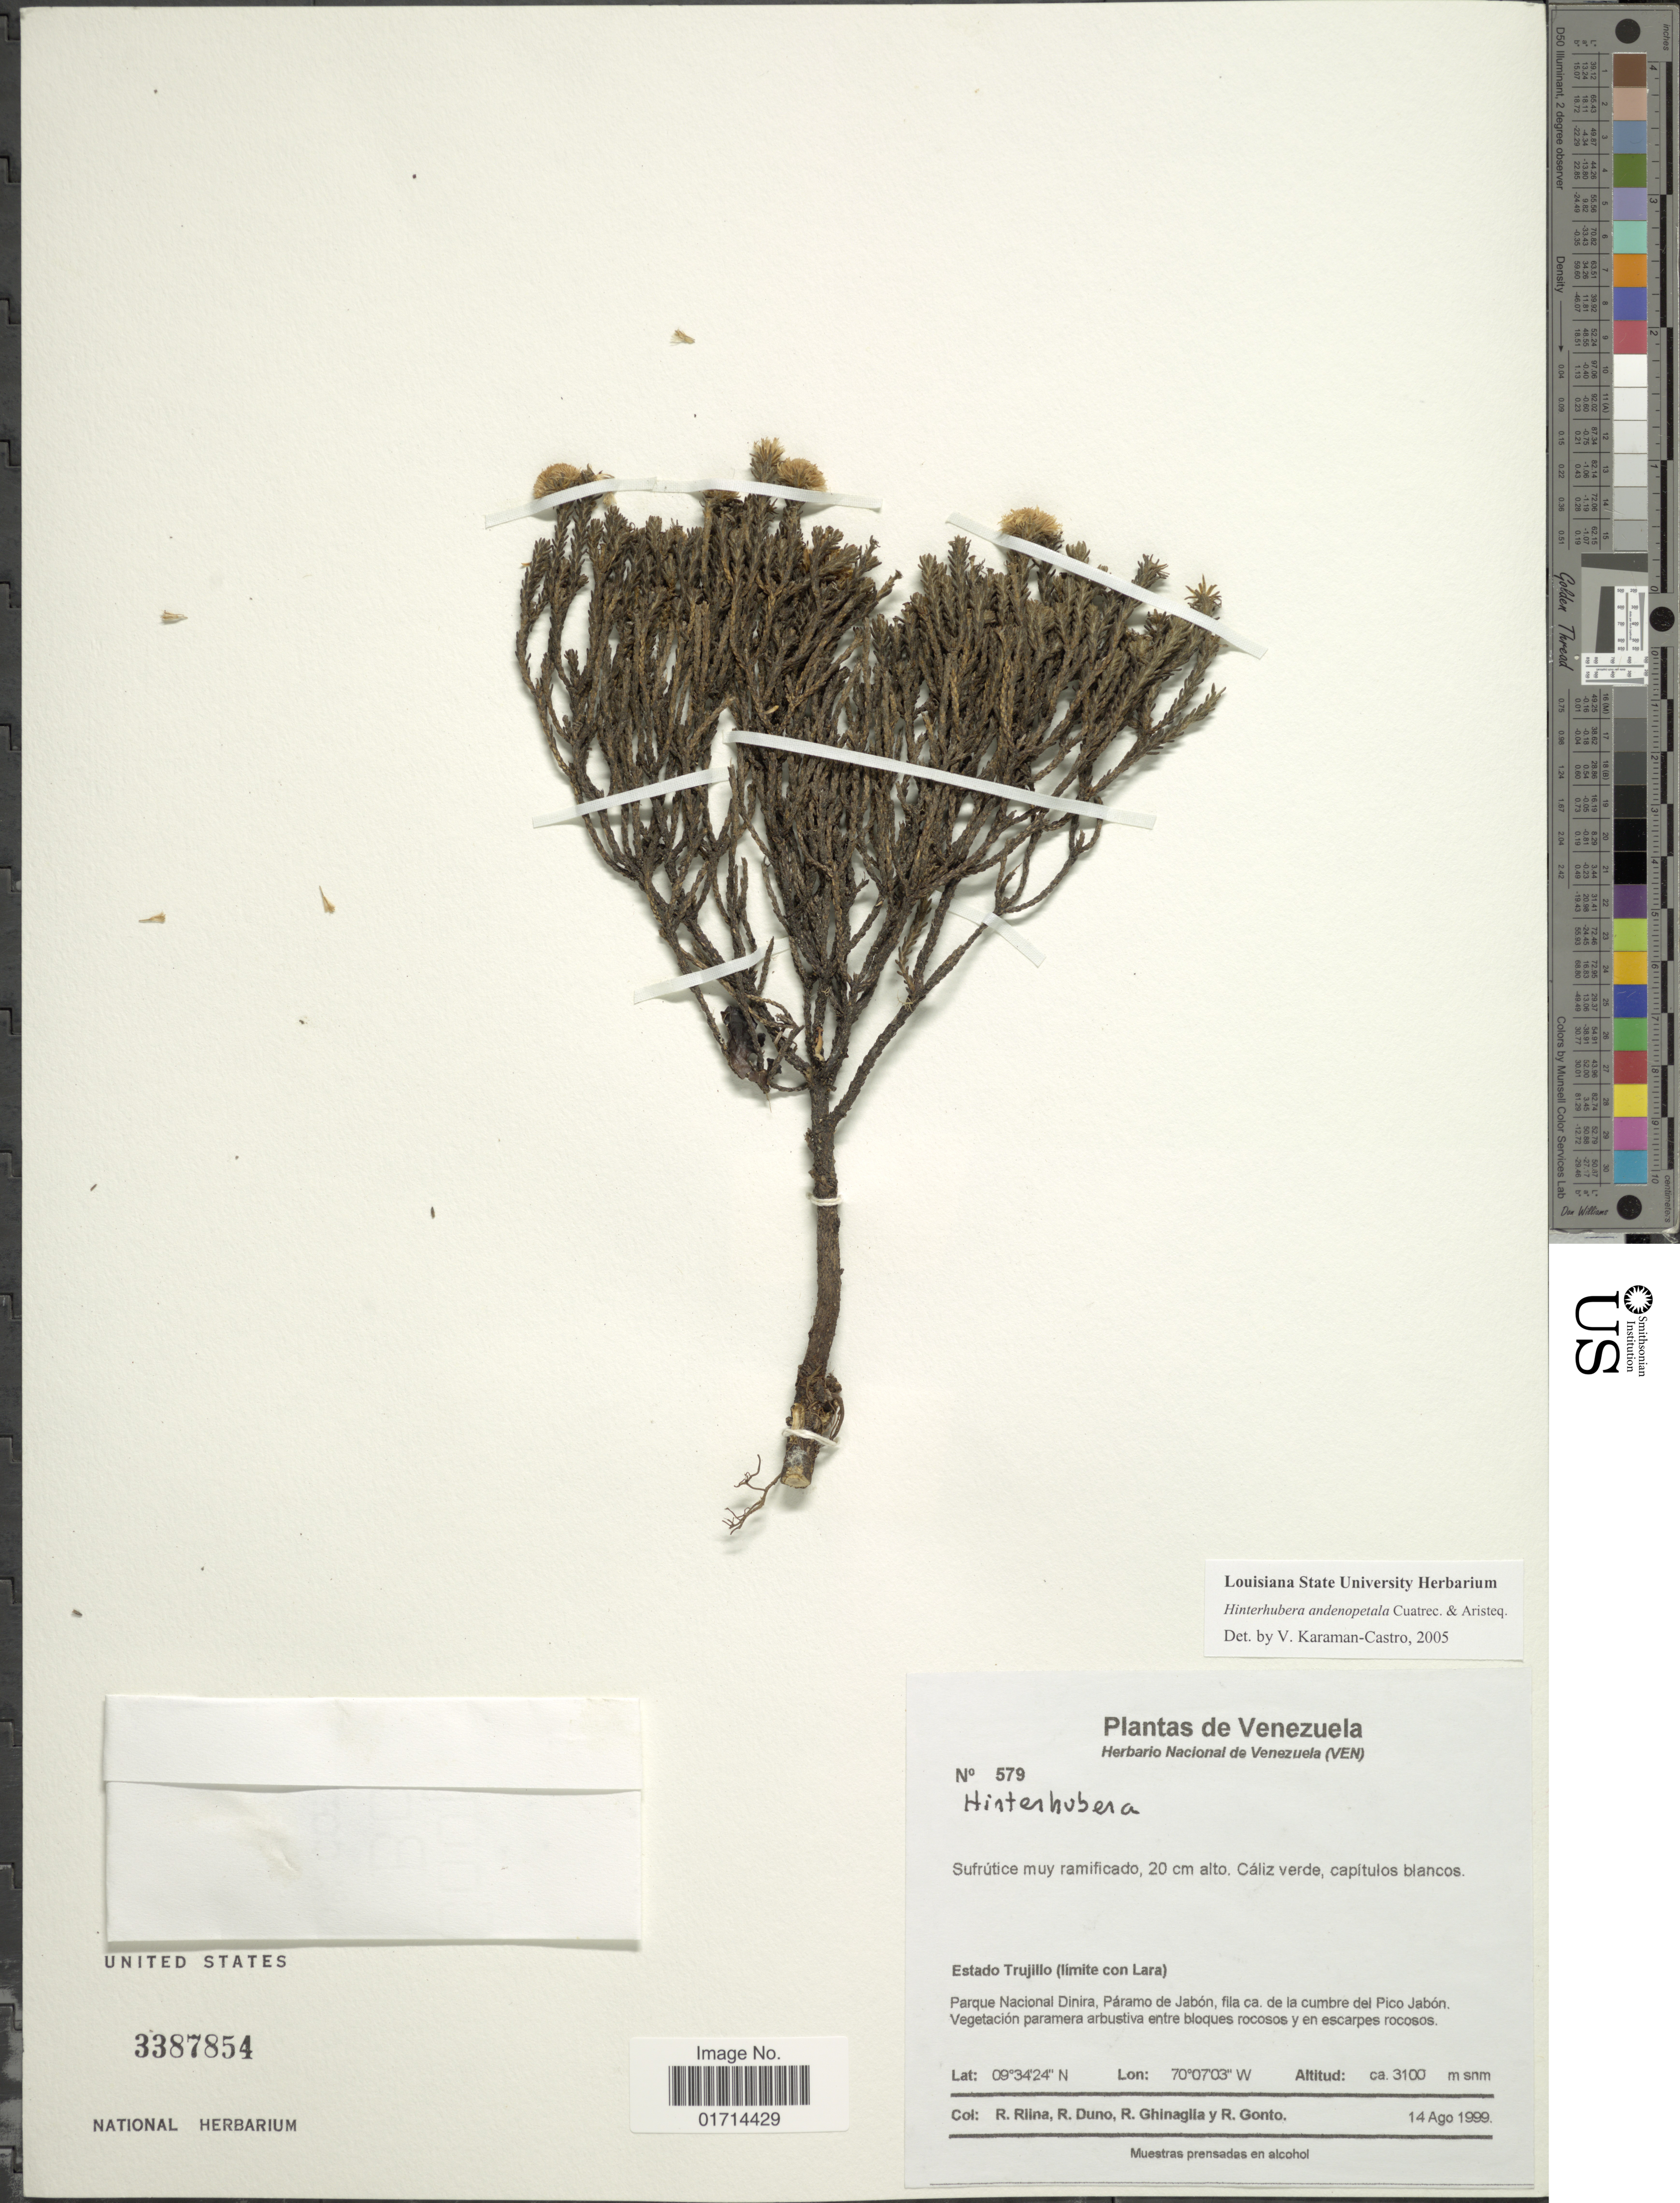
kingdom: Plantae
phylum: Tracheophyta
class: Magnoliopsida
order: Asterales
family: Asteraceae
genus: Hinterhubera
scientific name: Hinterhubera adenopetata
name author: Cuatrec. & Aristeg.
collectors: R. Riina, R. Duno de Stefano, R. Ghinaglia & R. Gonto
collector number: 579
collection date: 1999-08-14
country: Venezuela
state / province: Trujillo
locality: Parque Nacional Dinira, Paramo de Jabon, fila ca. de la cumbre del Pico Jabon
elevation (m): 3100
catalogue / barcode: US 3387854